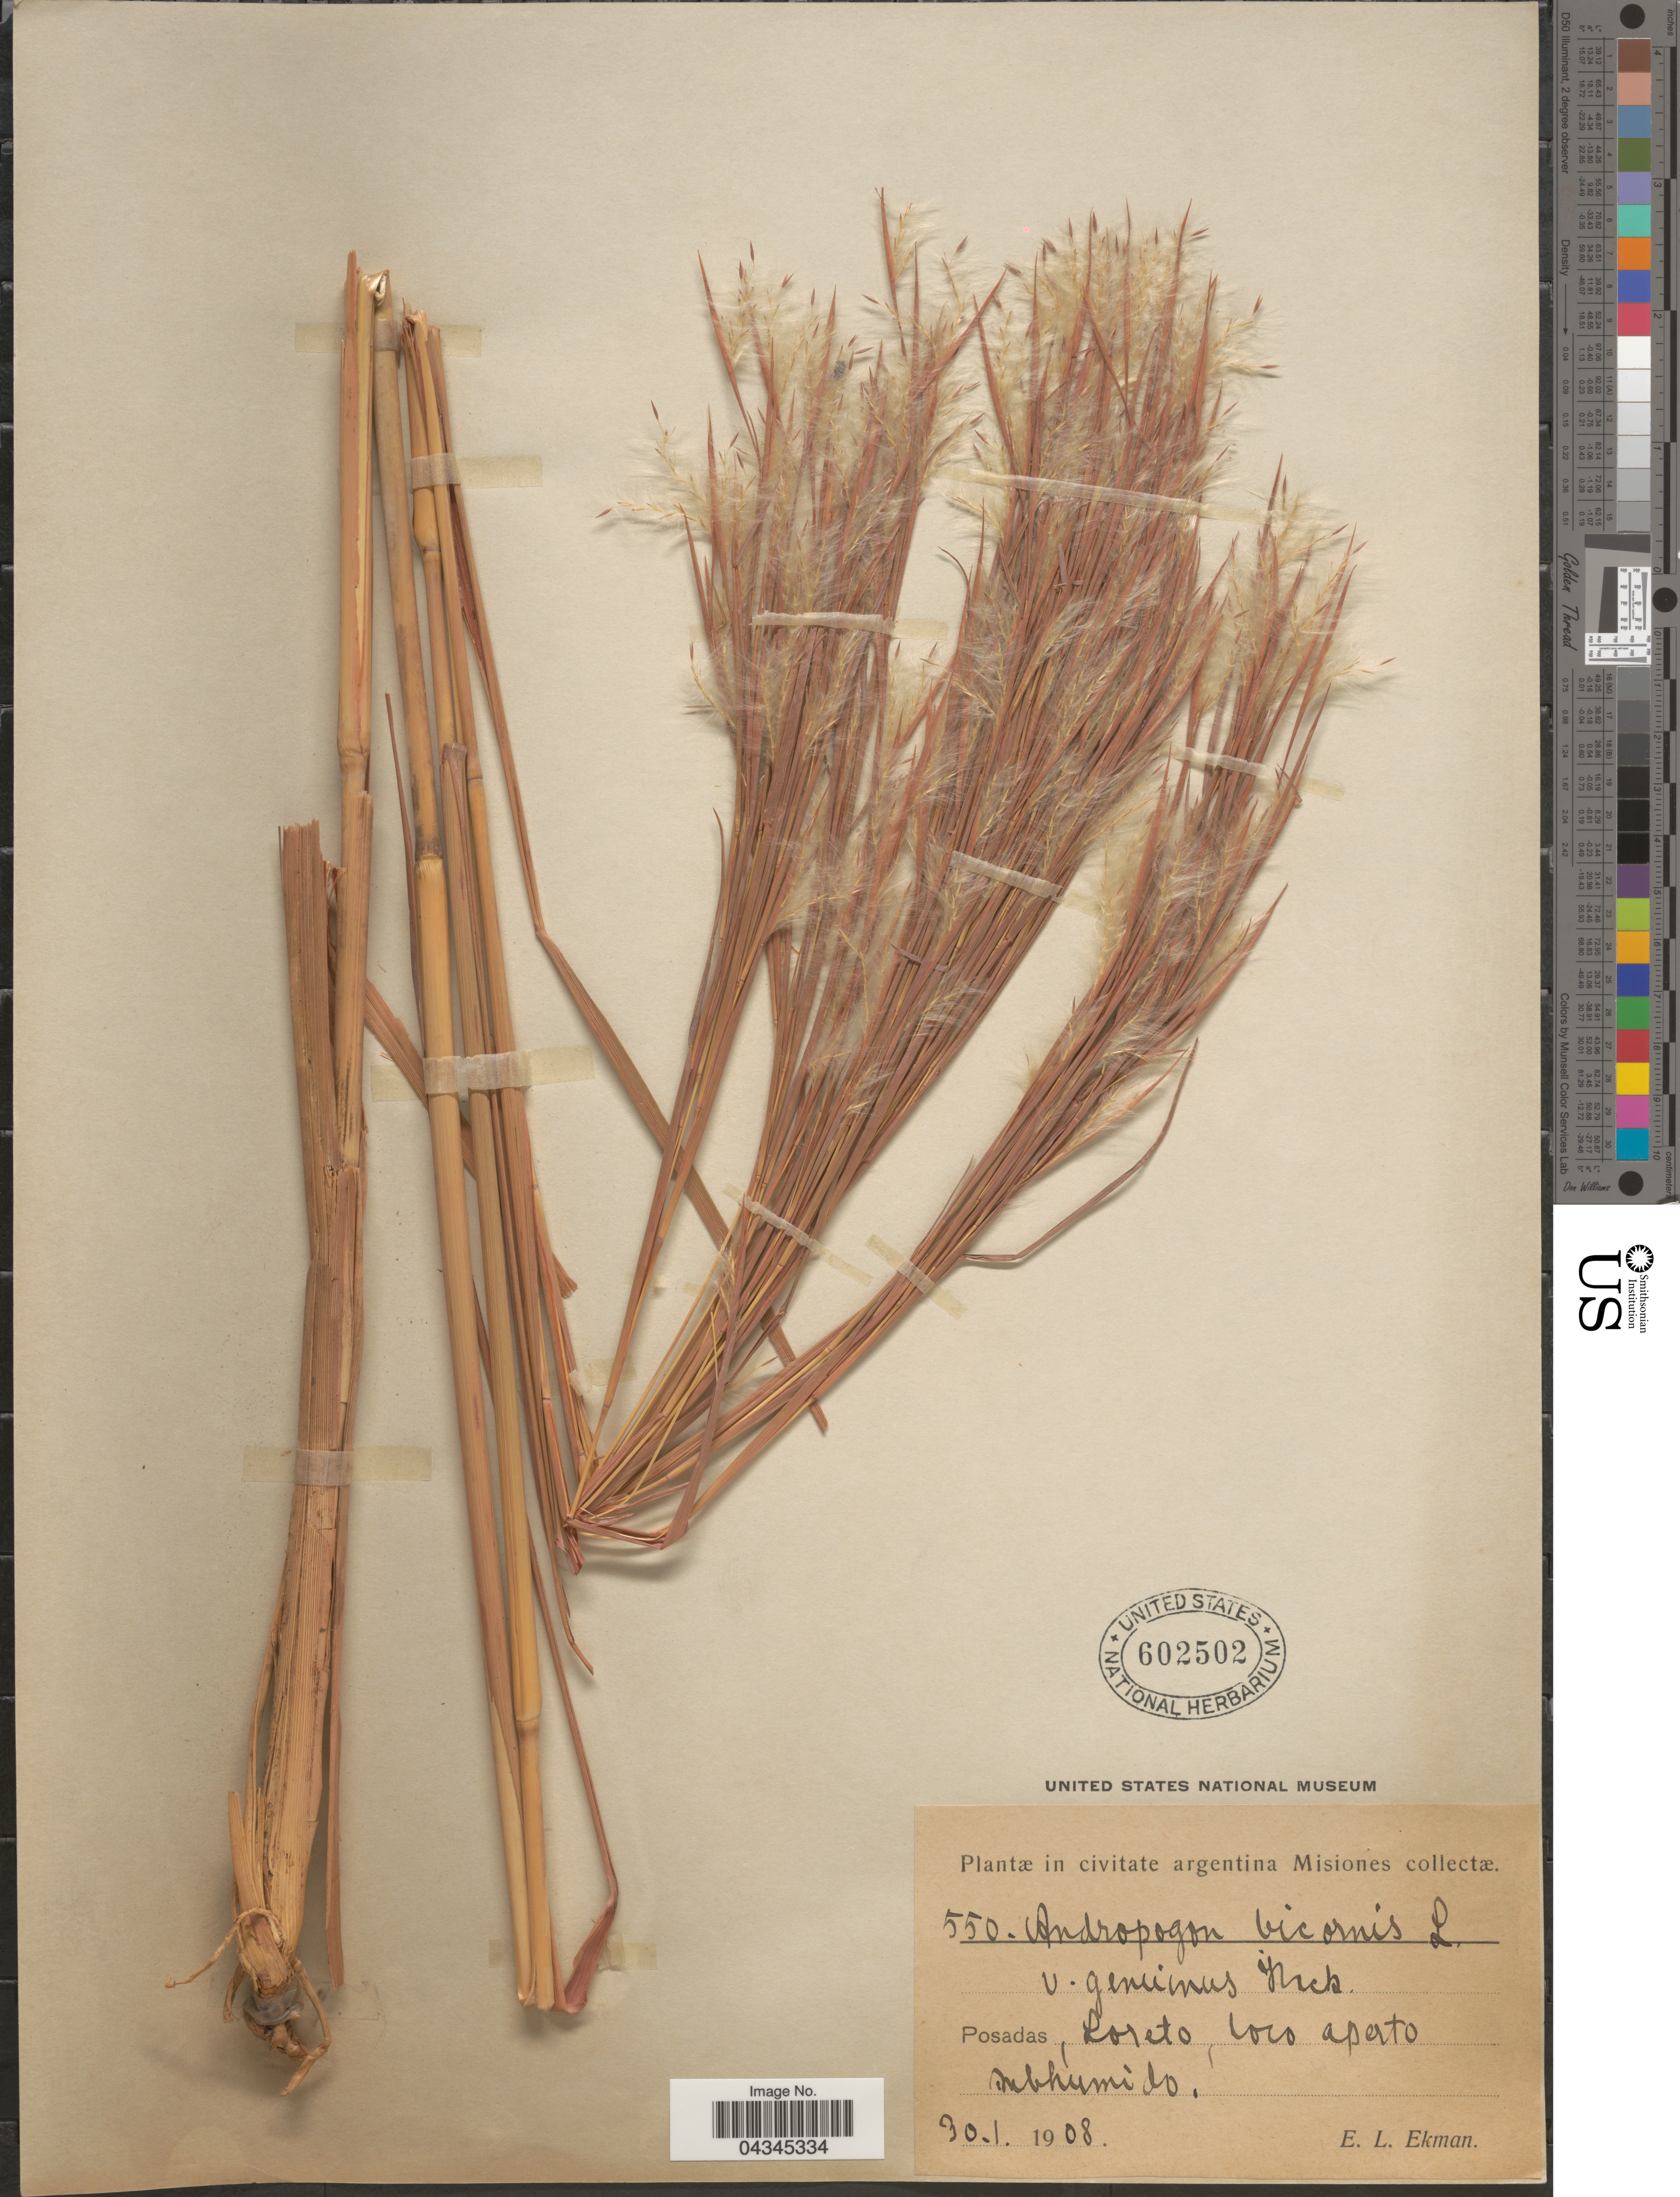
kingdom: Plantae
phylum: Tracheophyta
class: Liliopsida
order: Poales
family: Poaceae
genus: Andropogon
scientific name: Andropogon bicornis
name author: L.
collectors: E. L. Ekman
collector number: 550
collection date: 1908-01-30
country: Argentina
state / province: Misiones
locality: Posadas, Loreto, loco aperto subhumido.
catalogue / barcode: US 602502